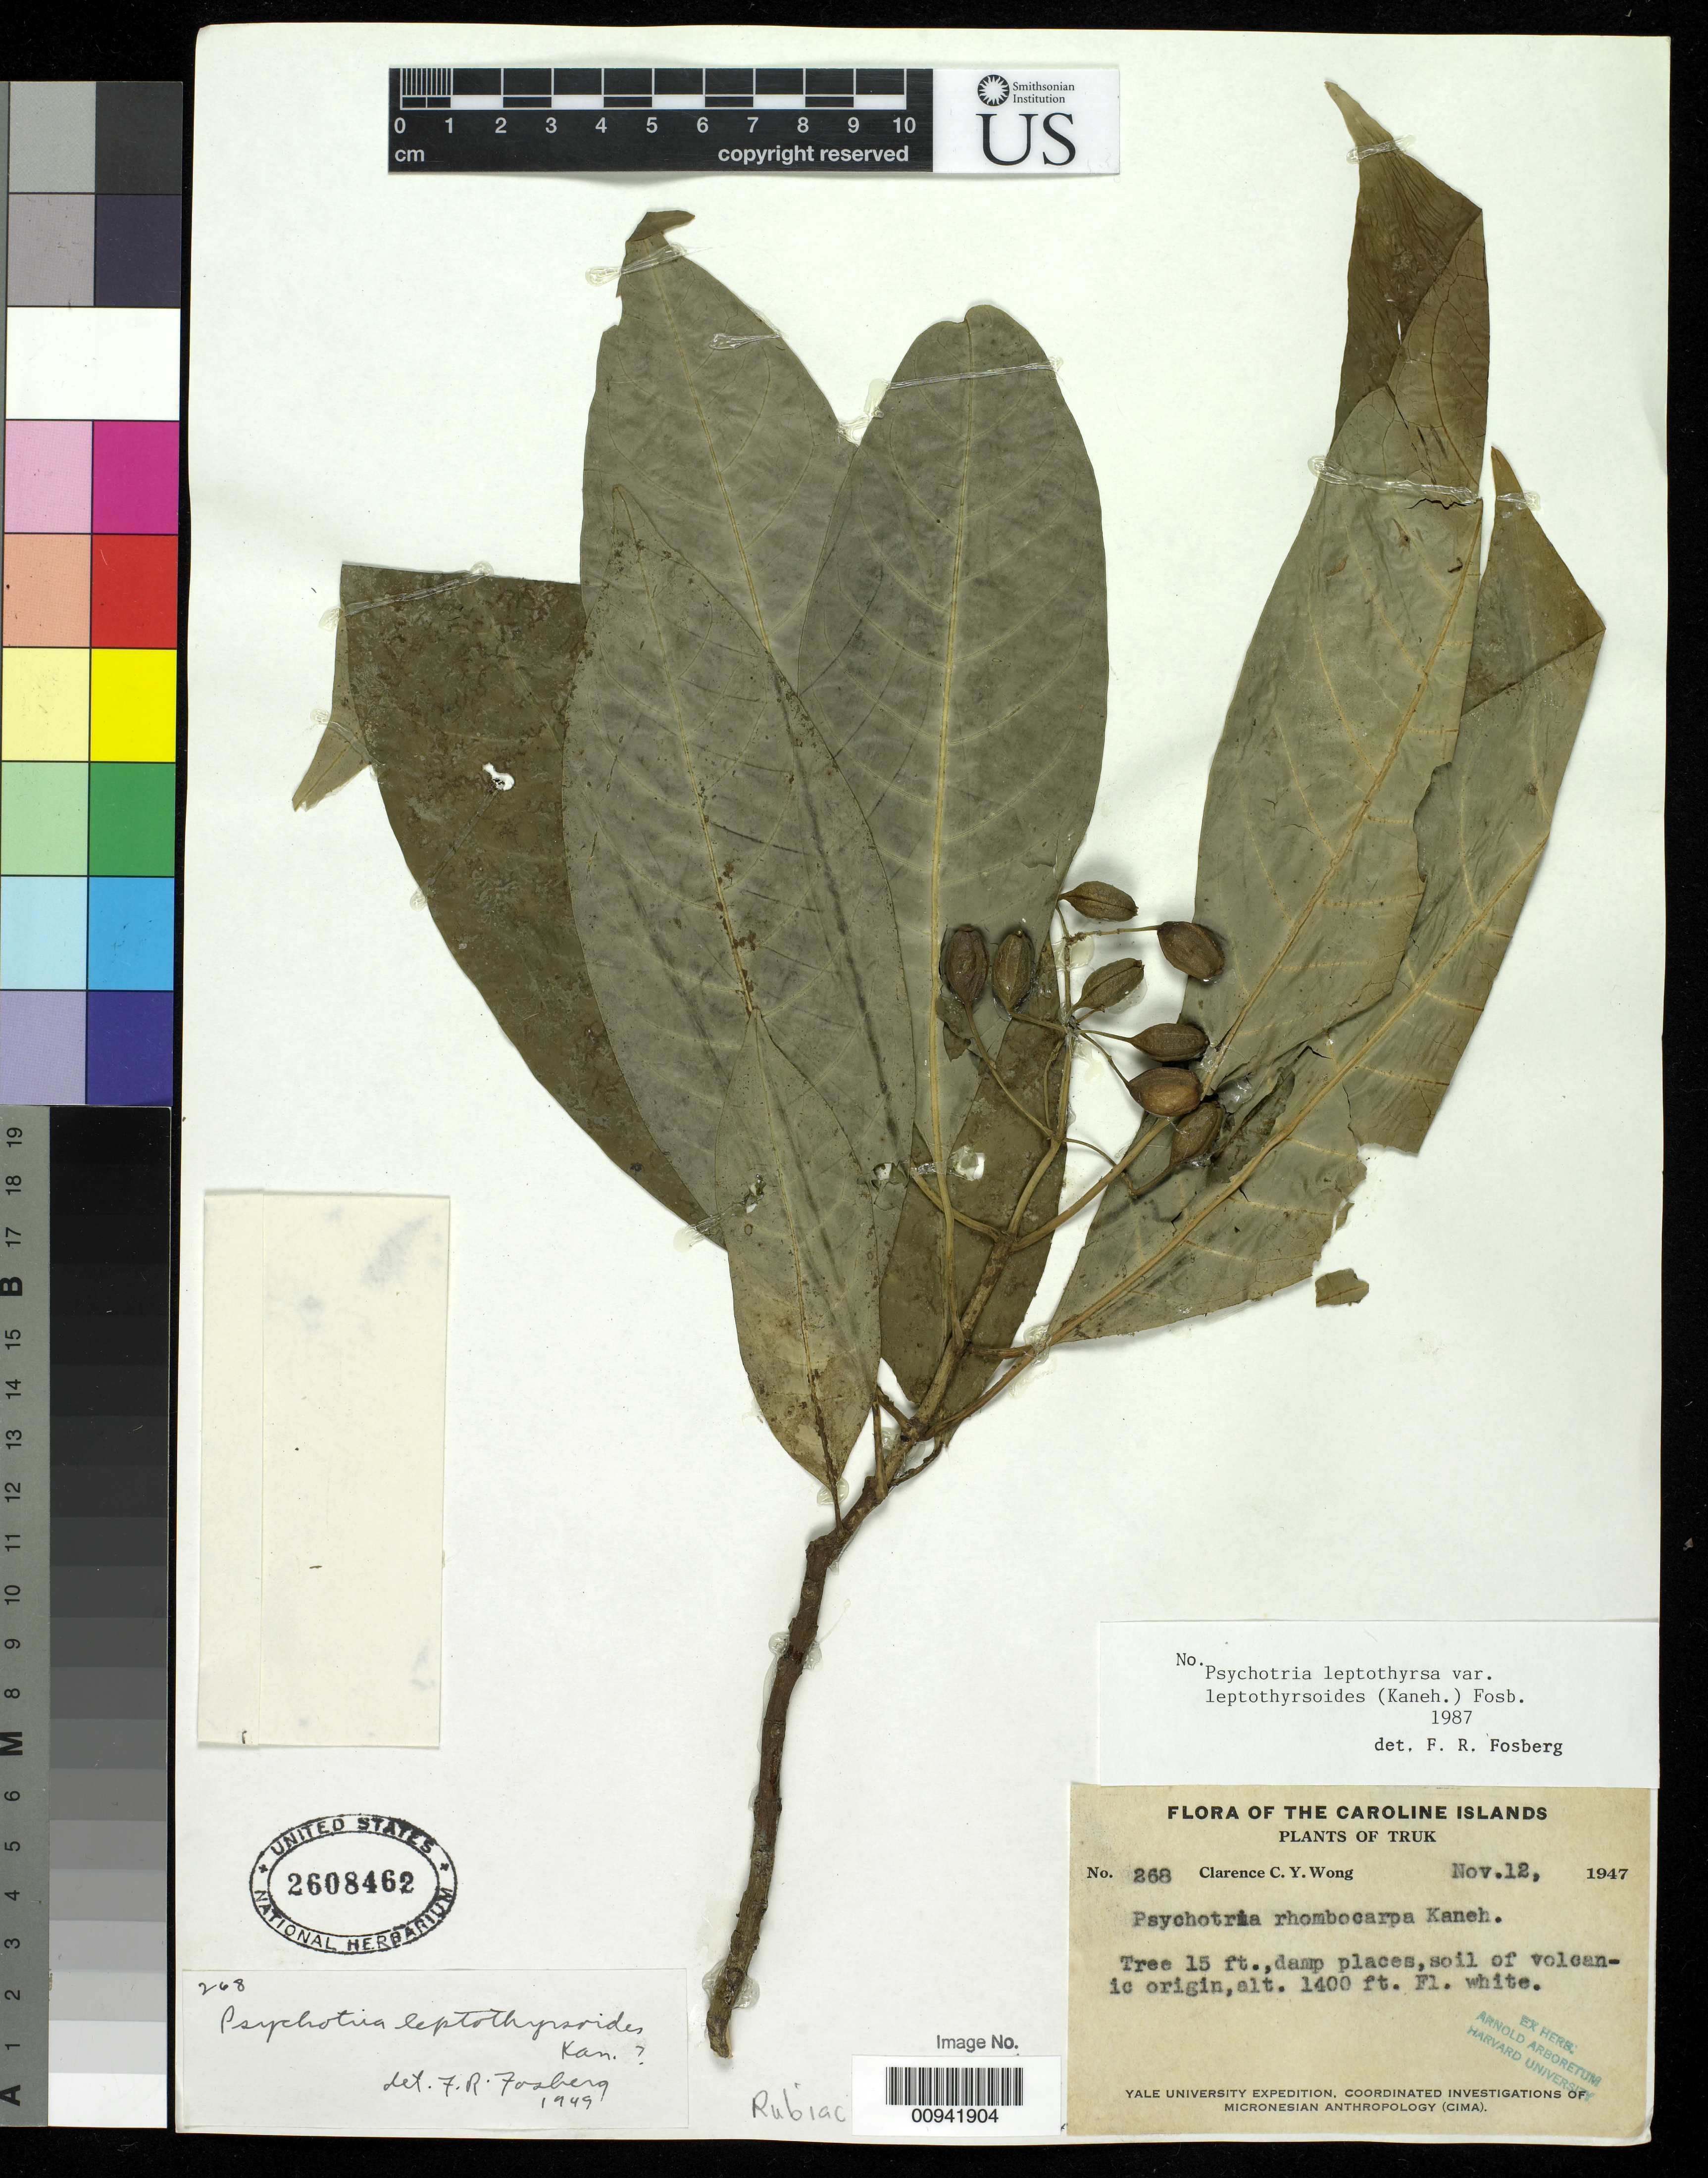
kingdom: Plantae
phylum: Tracheophyta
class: Magnoliopsida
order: Gentianales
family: Rubiaceae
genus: Psychotria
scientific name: Psychotria leptothyrsa var. leptothyrsoides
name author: (Kaneh.) Barrabé et al.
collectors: C. Wong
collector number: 268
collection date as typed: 12 Nov 1947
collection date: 1947-11-12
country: Micronesia, Federated States of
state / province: Truk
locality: Truk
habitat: damp places, soil of volcanic origin.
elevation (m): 427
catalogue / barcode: US 2608462